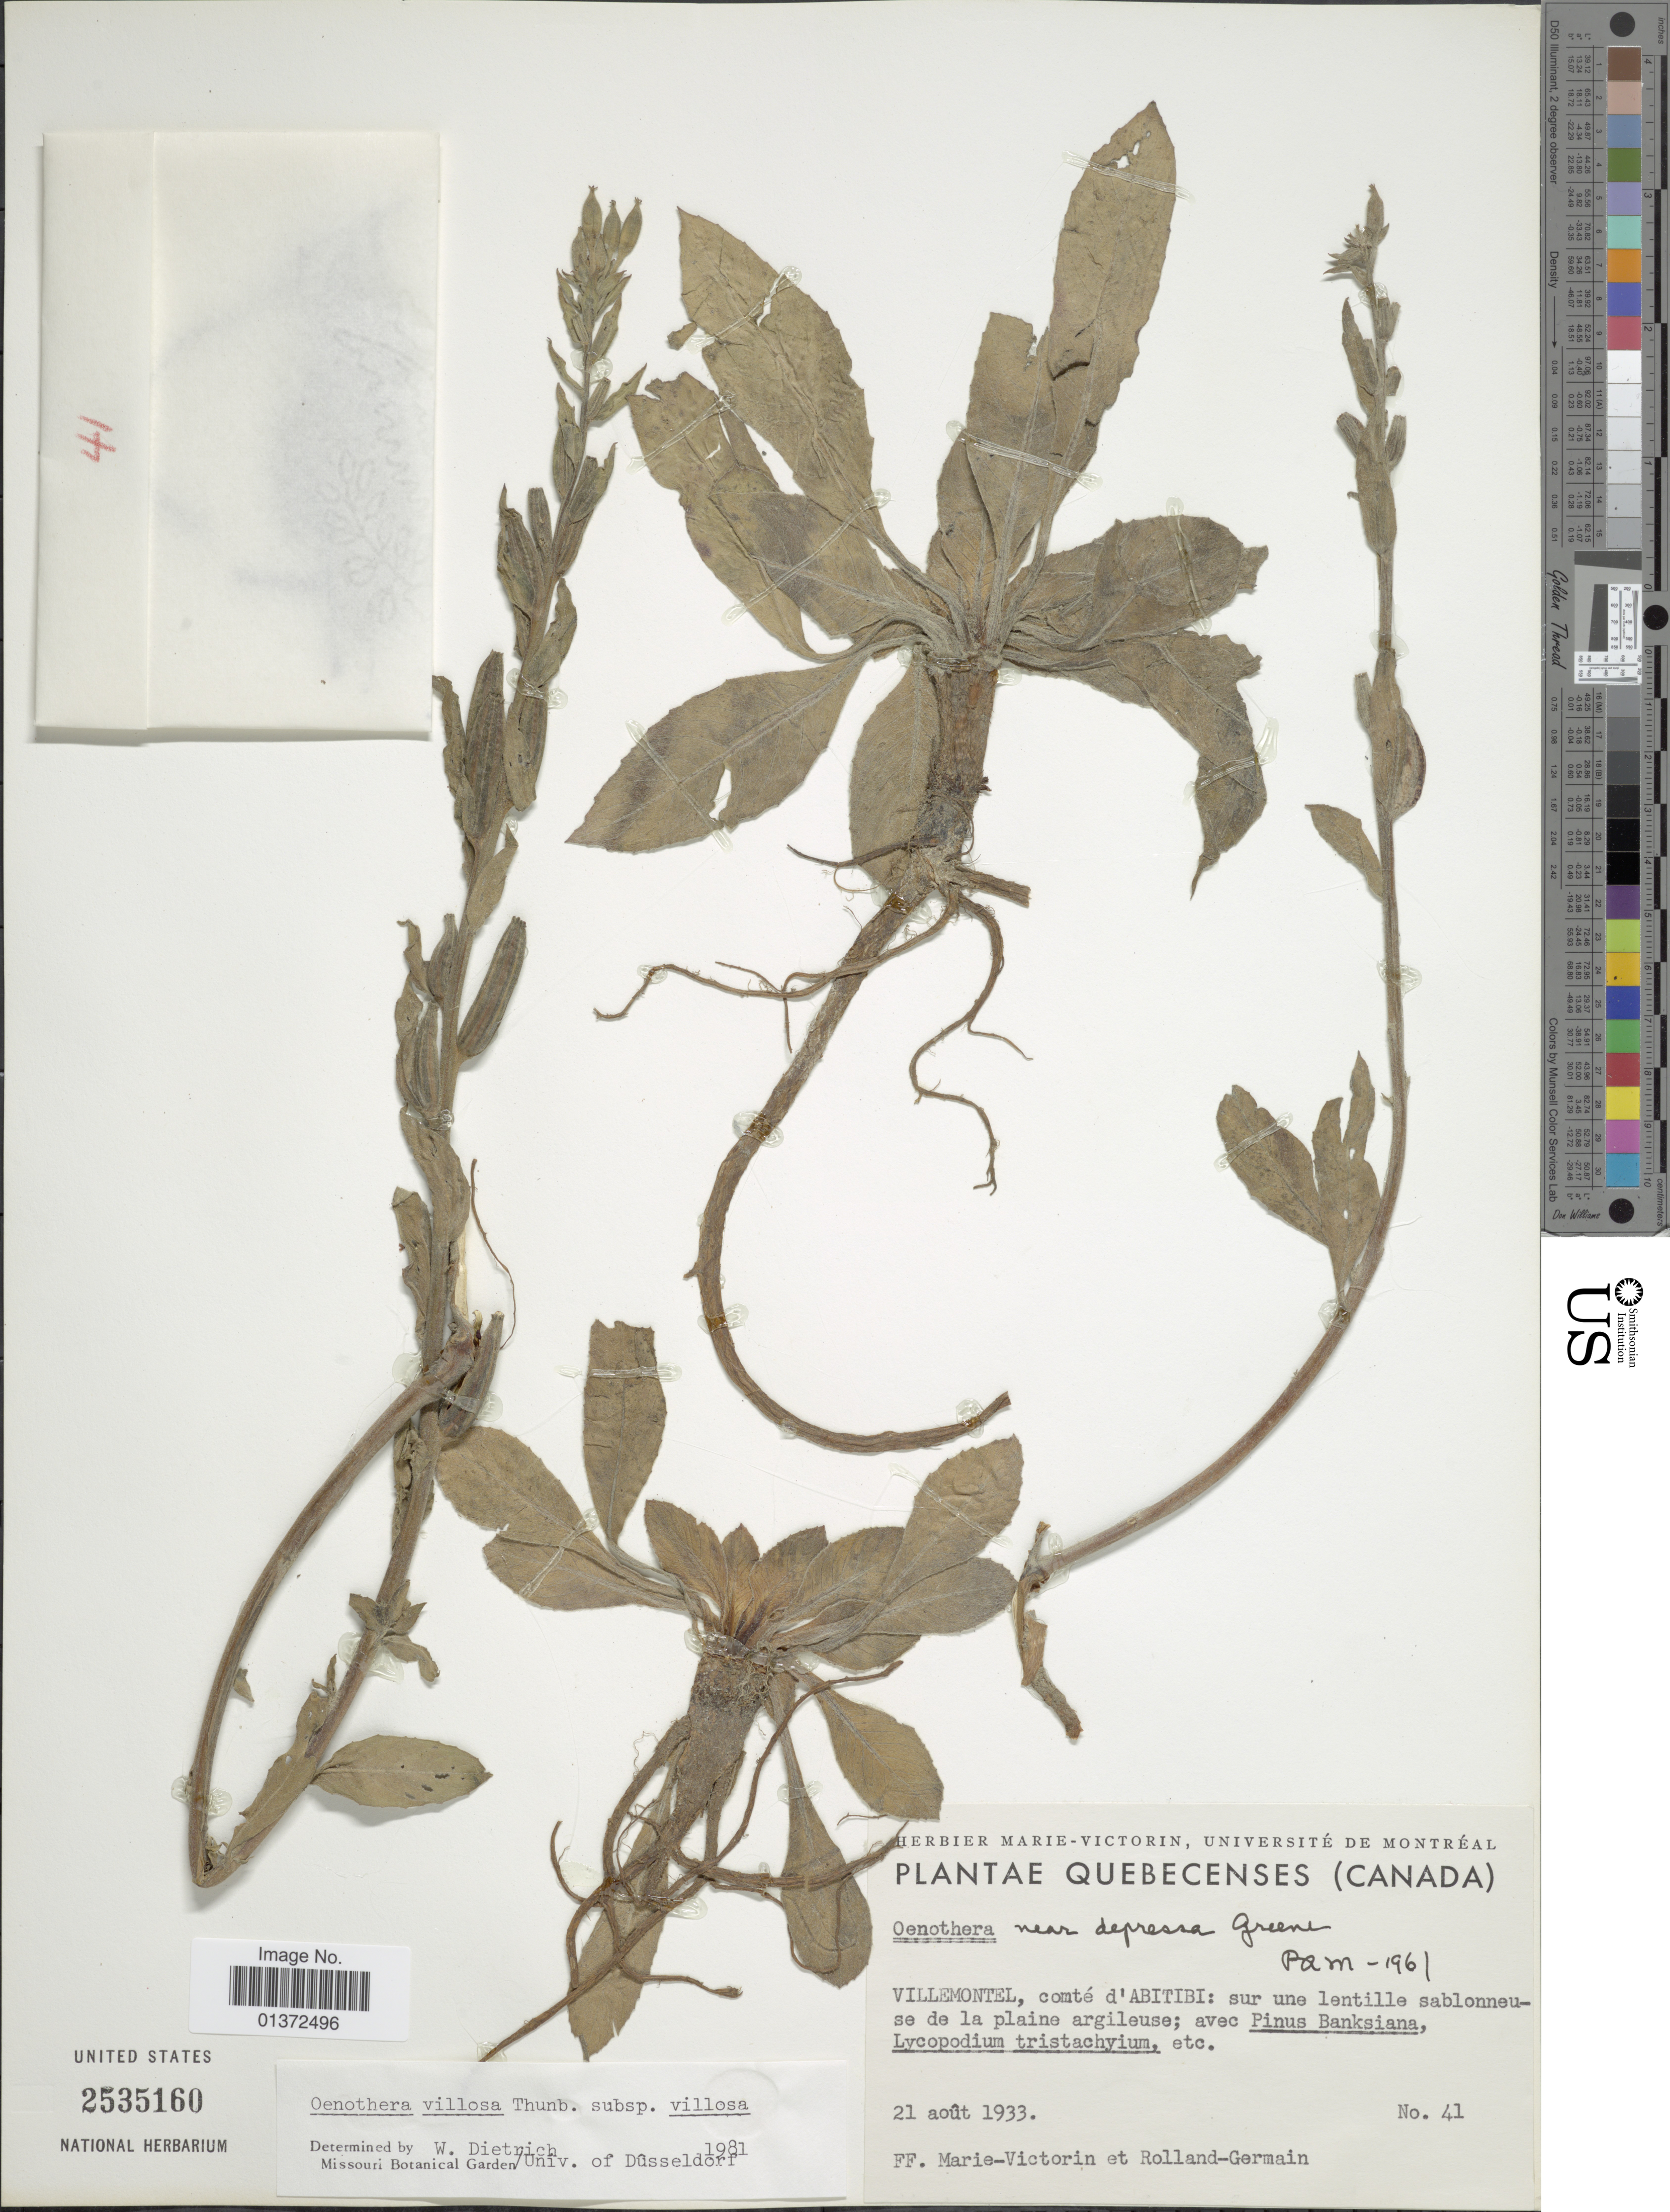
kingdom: Plantae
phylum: Tracheophyta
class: Magnoliopsida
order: Myrtales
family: Onagraceae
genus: Oenothera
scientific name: Oenothera villosa subsp. villosa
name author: Thunb.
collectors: Fr. Marie-Victorin & Rolland-Germain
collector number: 41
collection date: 1933-08-21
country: Canada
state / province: Quebec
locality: Villemontel, comté d'Abitibi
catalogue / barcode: US 2535160